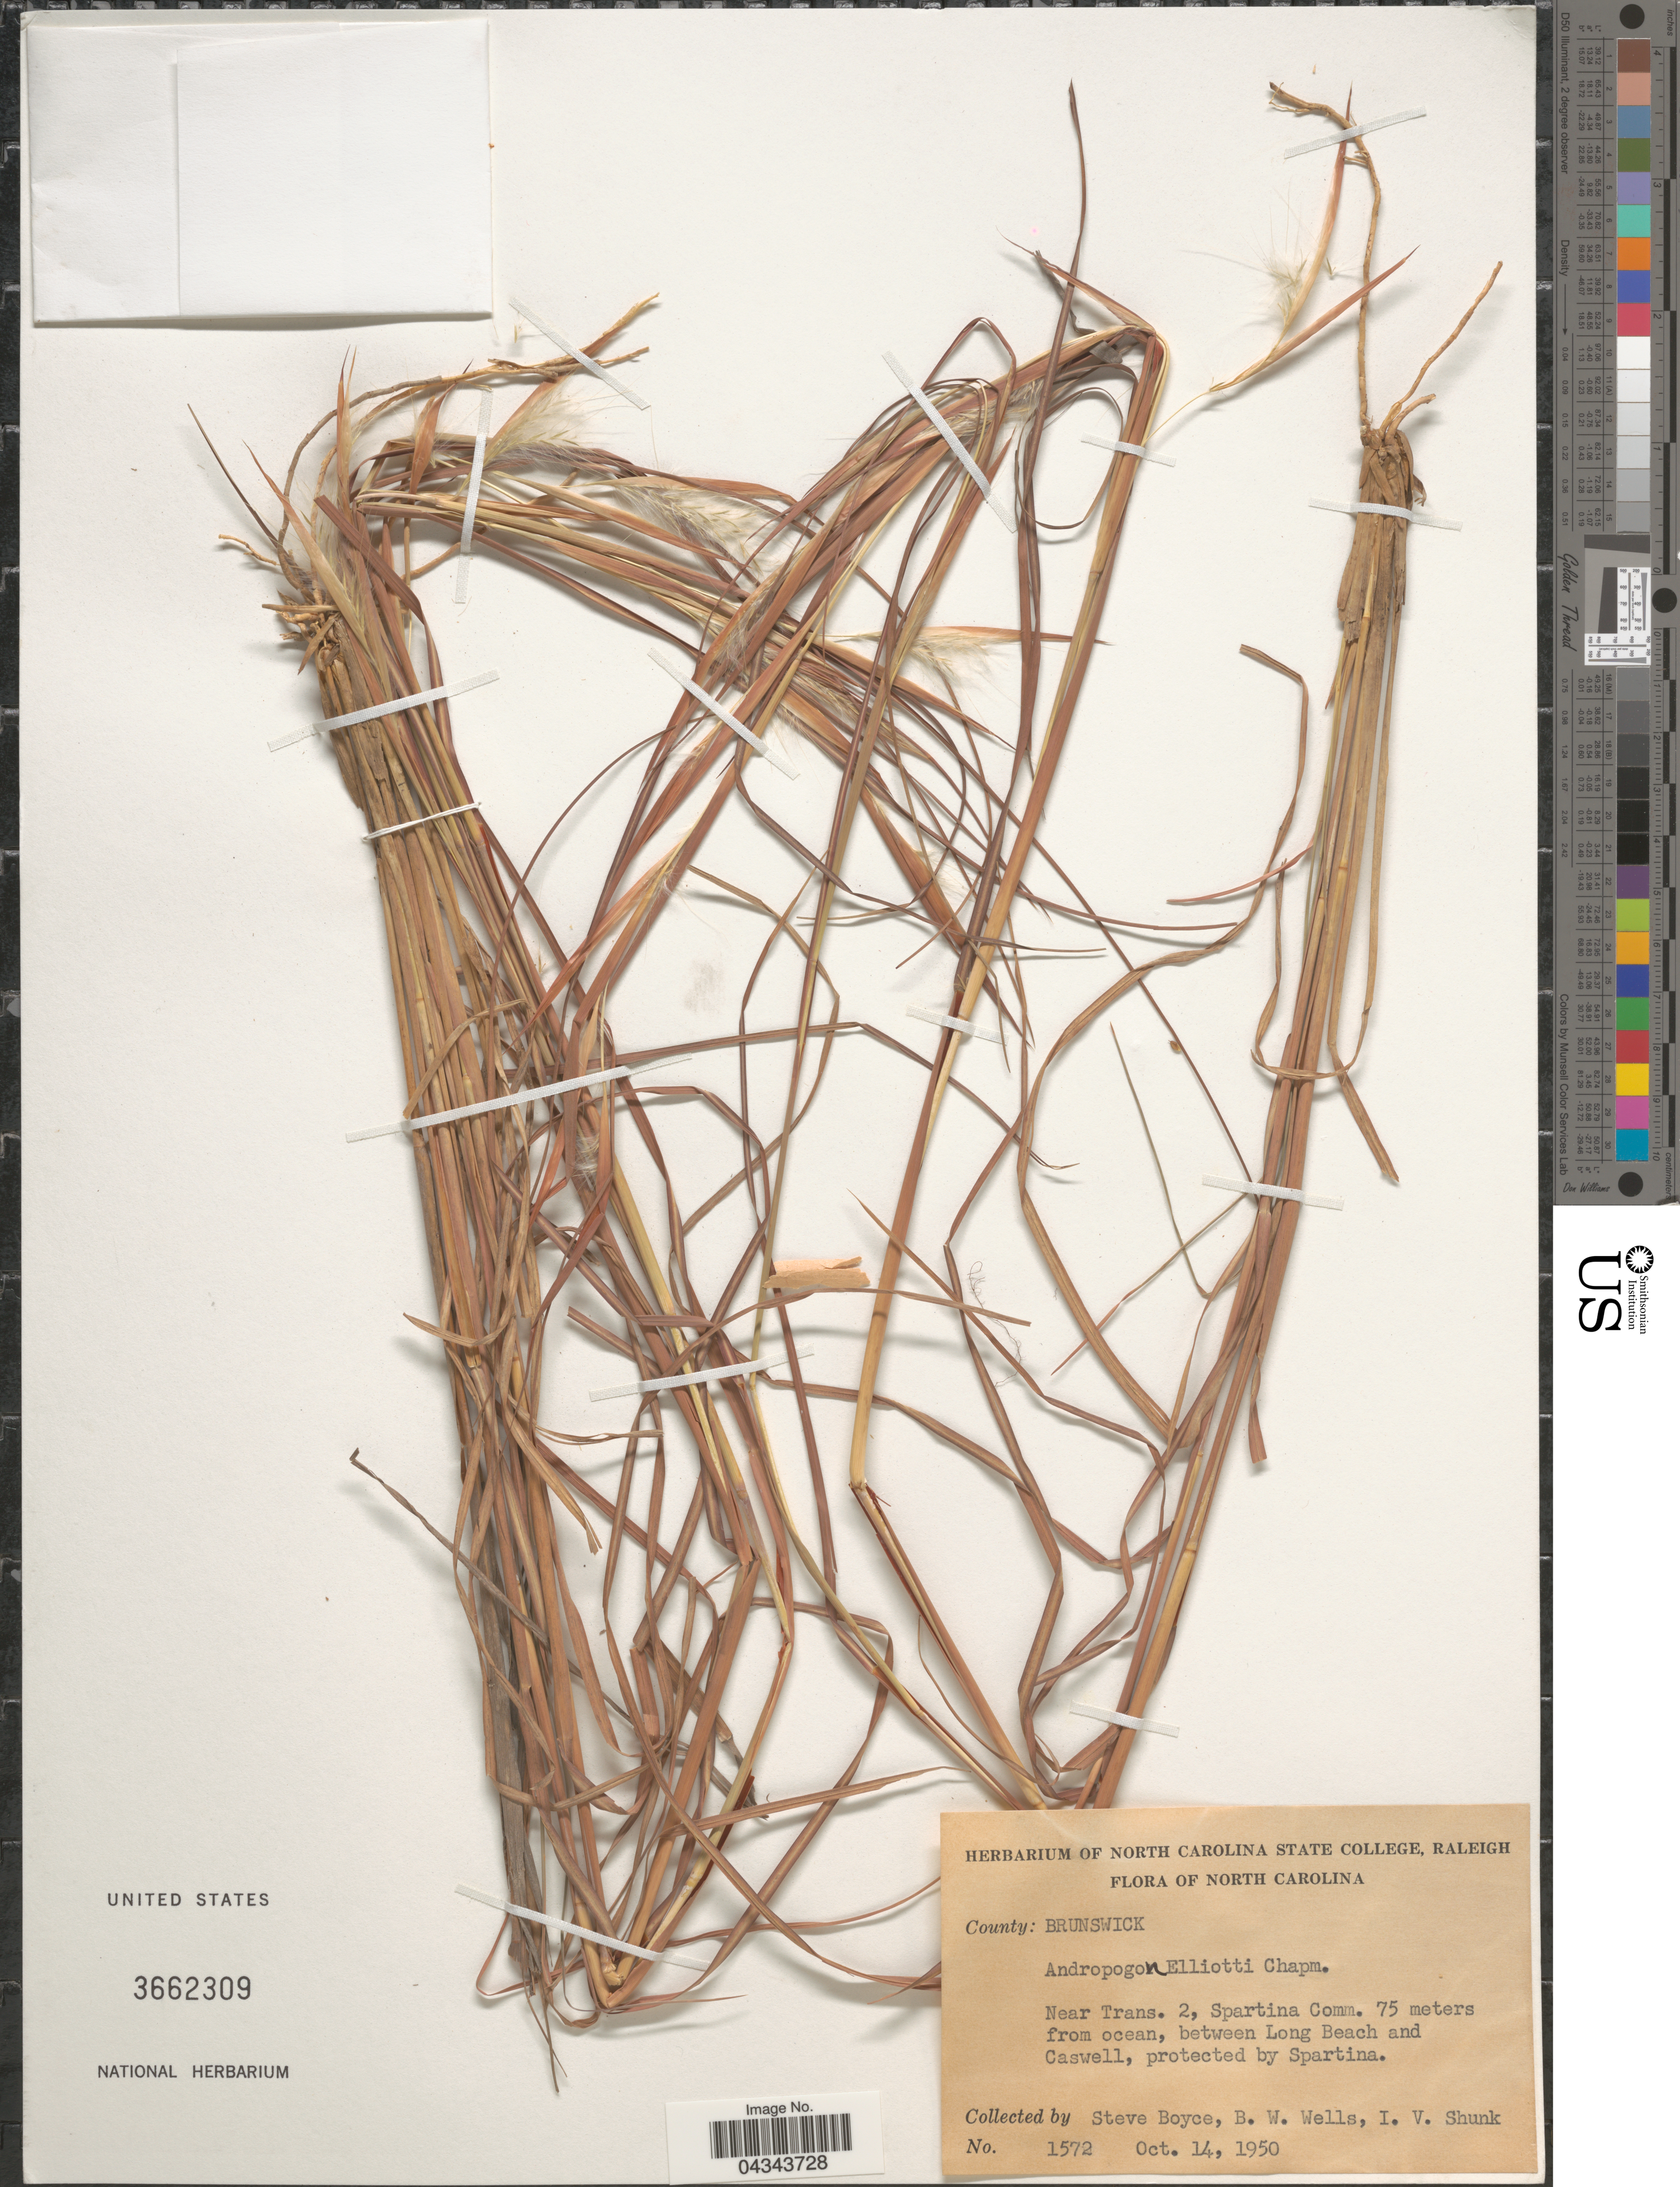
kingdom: Plantae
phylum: Tracheophyta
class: Liliopsida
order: Poales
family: Poaceae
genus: Andropogon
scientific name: Andropogon ternarius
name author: Michx.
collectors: S. Boyce, B. Wells & I. Shunk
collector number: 1572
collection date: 1950-10-14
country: United States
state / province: North Carolina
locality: County: Brunswick. Near Trans. 2, Spartina Comm. 75 meters from ocean, between Long Beach and Caswell, protected by Spartina.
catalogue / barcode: US 3662309